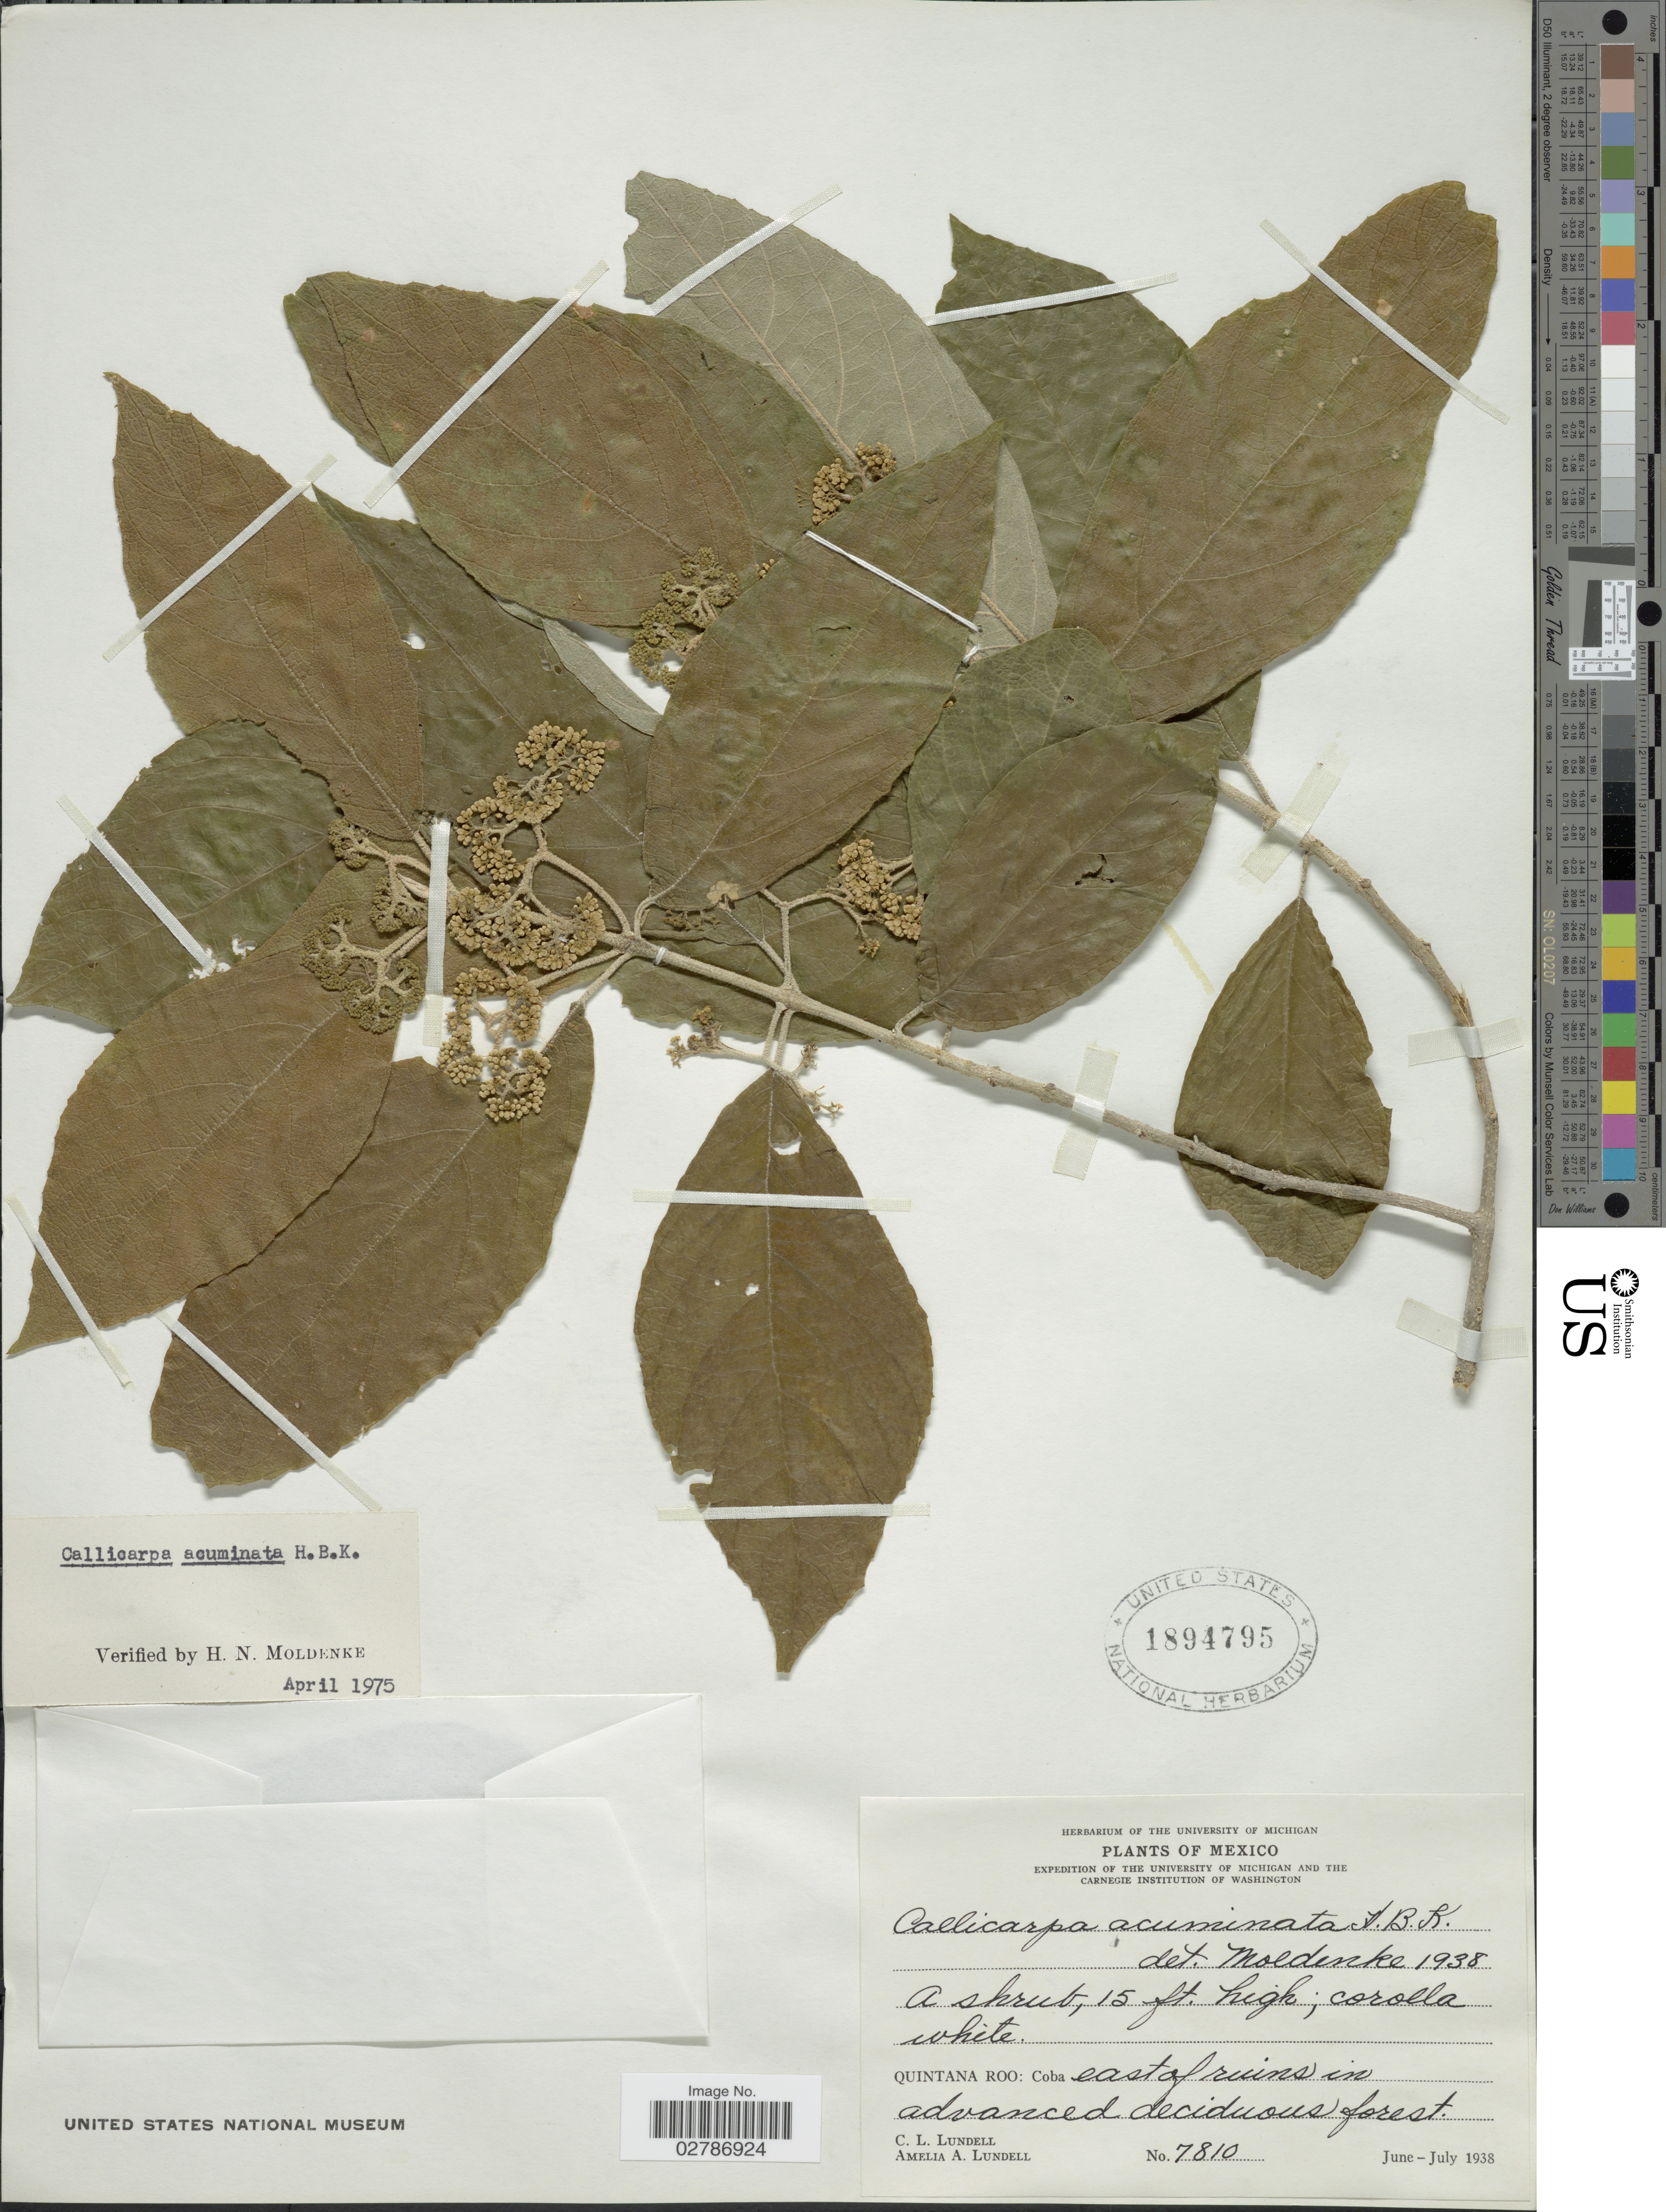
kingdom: Plantae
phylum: Tracheophyta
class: Magnoliopsida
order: Lamiales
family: Lamiaceae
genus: Callicarpa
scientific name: Callicarpa acuminata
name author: Kunth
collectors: C. L. Lundell & A. A. Lundell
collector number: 7810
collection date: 1938-06/1938-07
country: Mexico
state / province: Quintana Roo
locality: Coba: east of ruins in advanced deciduous forest.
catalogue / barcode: US 1894795